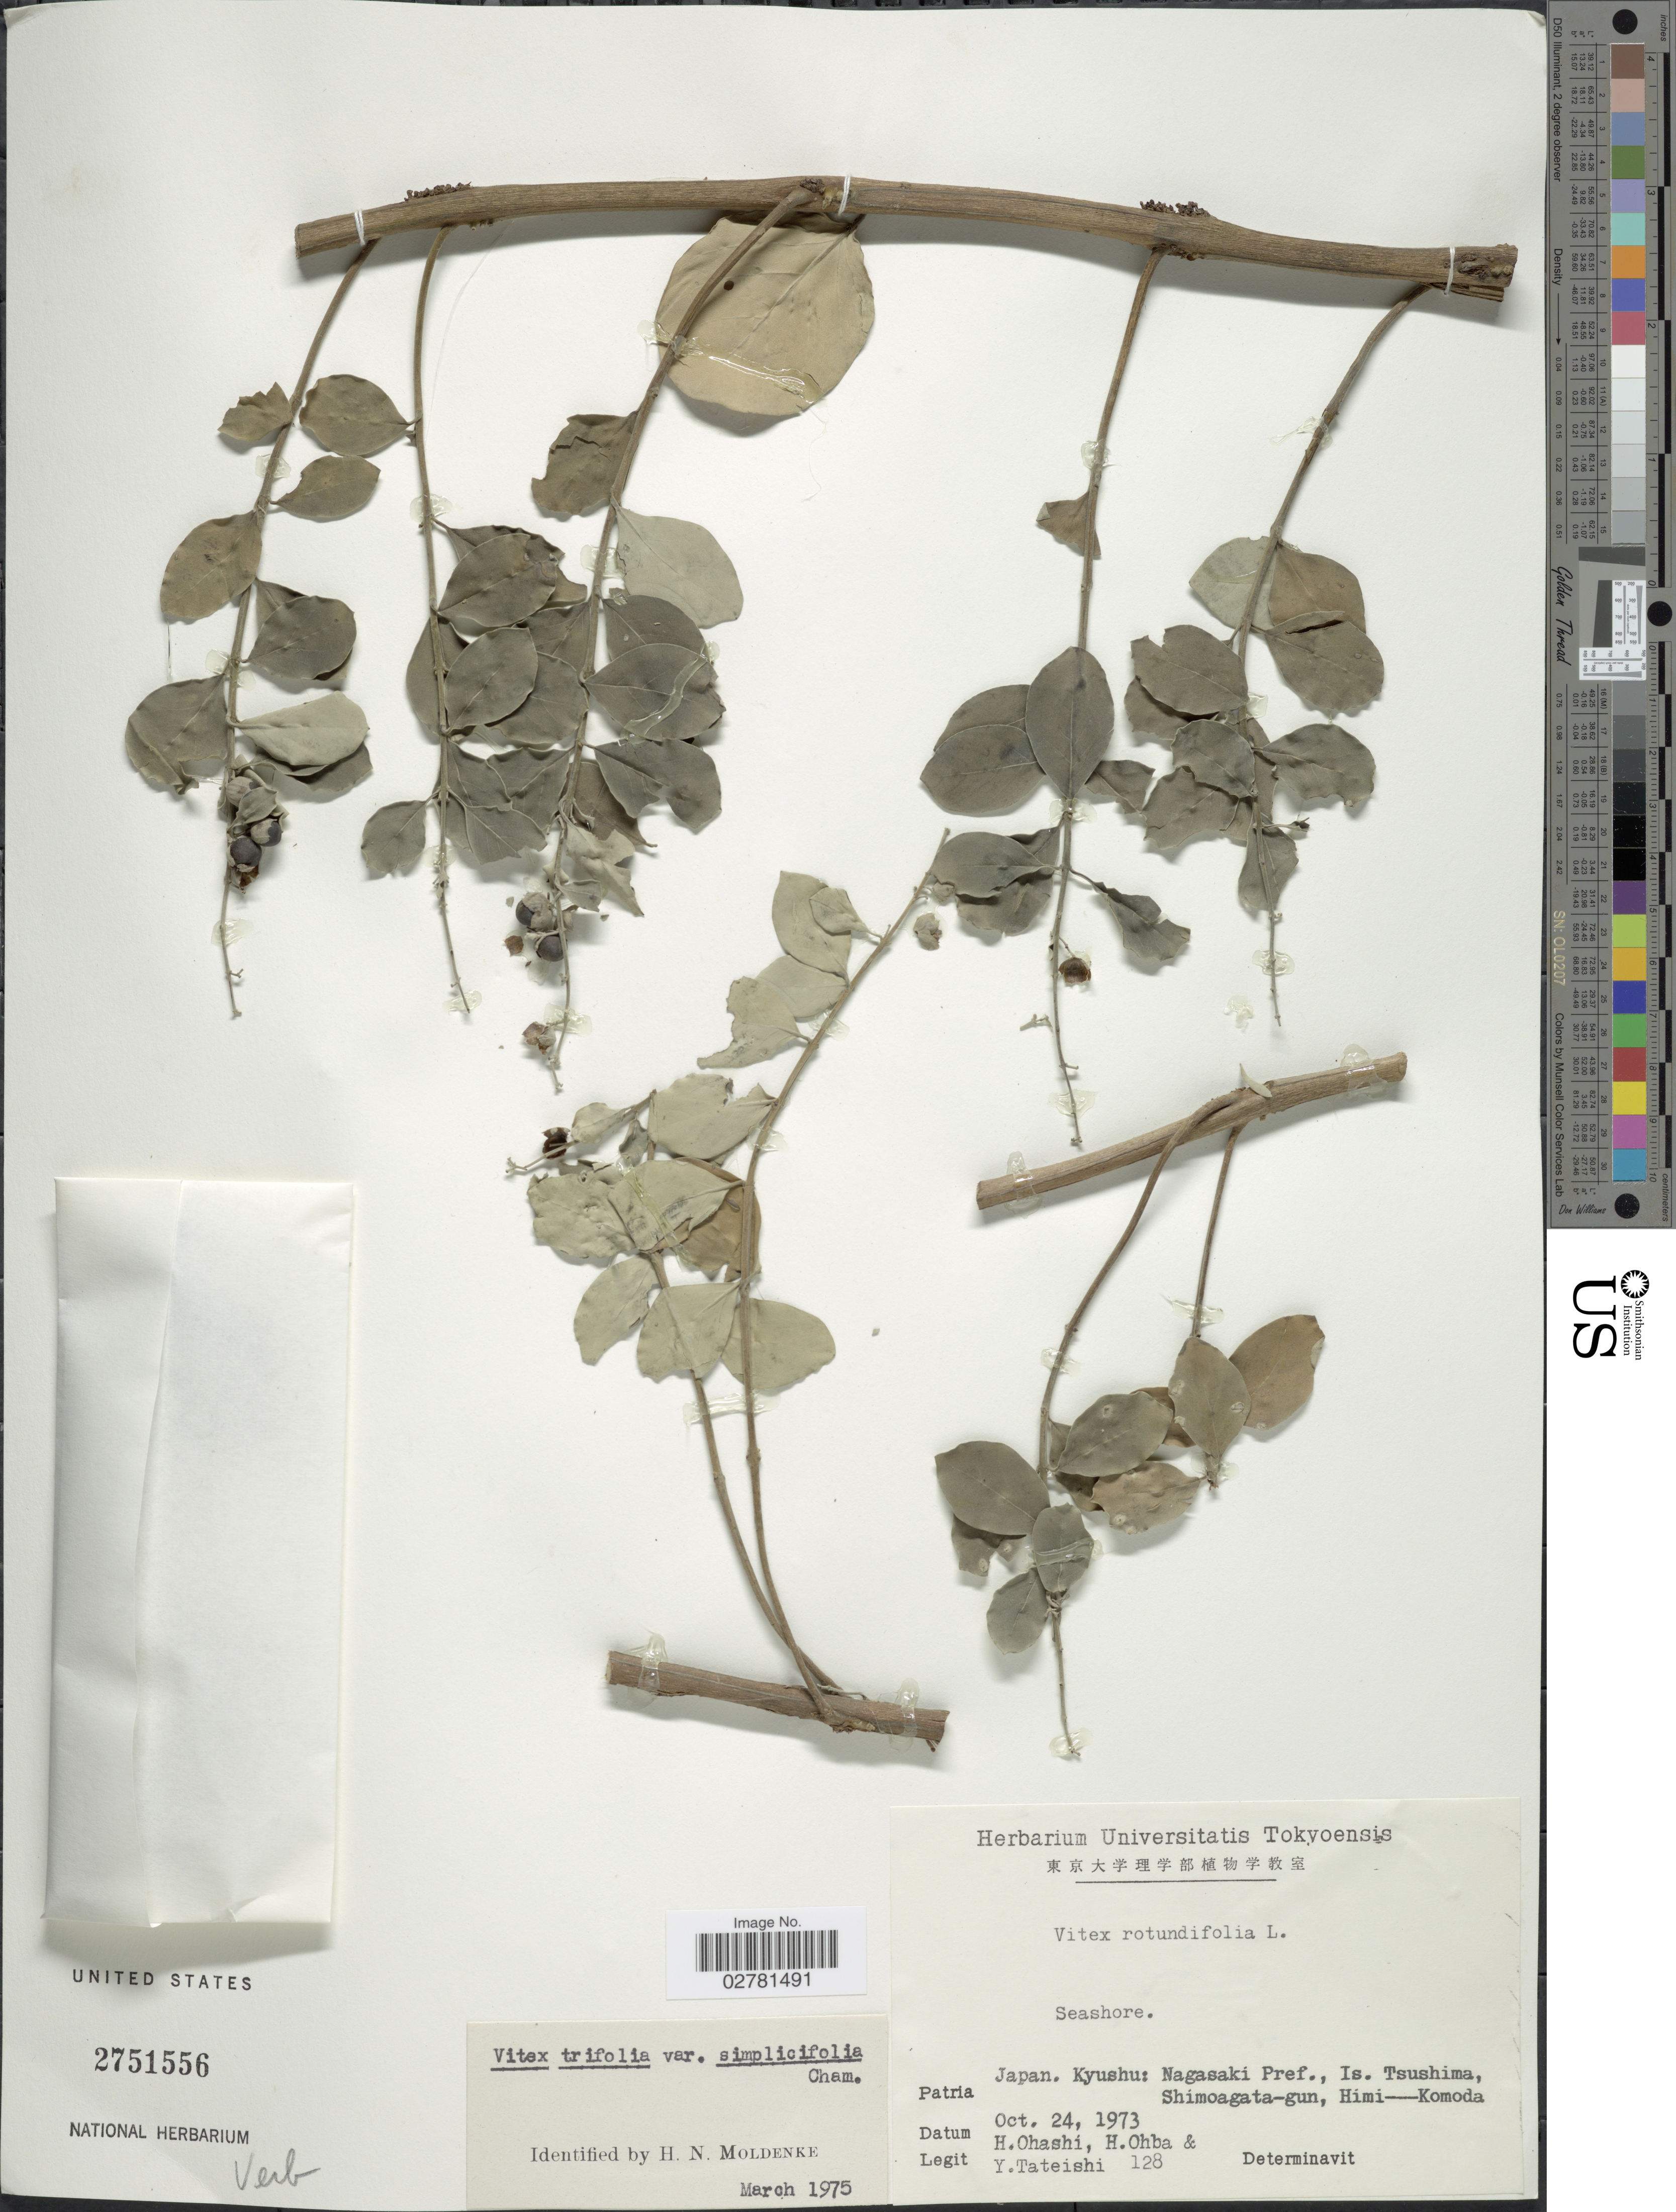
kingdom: Plantae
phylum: Tracheophyta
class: Magnoliopsida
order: Lamiales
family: Lamiaceae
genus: Vitex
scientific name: Vitex trifoliata var. simplicifolia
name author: Cham.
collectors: H. Ohashi, H. Ohba & Y. Tateishi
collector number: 128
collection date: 1973-10-24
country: Japan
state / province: Nagasaki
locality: Kyushu: Nagasaki Pref., Is Tsushima, Shimoagata-gun, Himi-Komoda.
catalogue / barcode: US 2751556